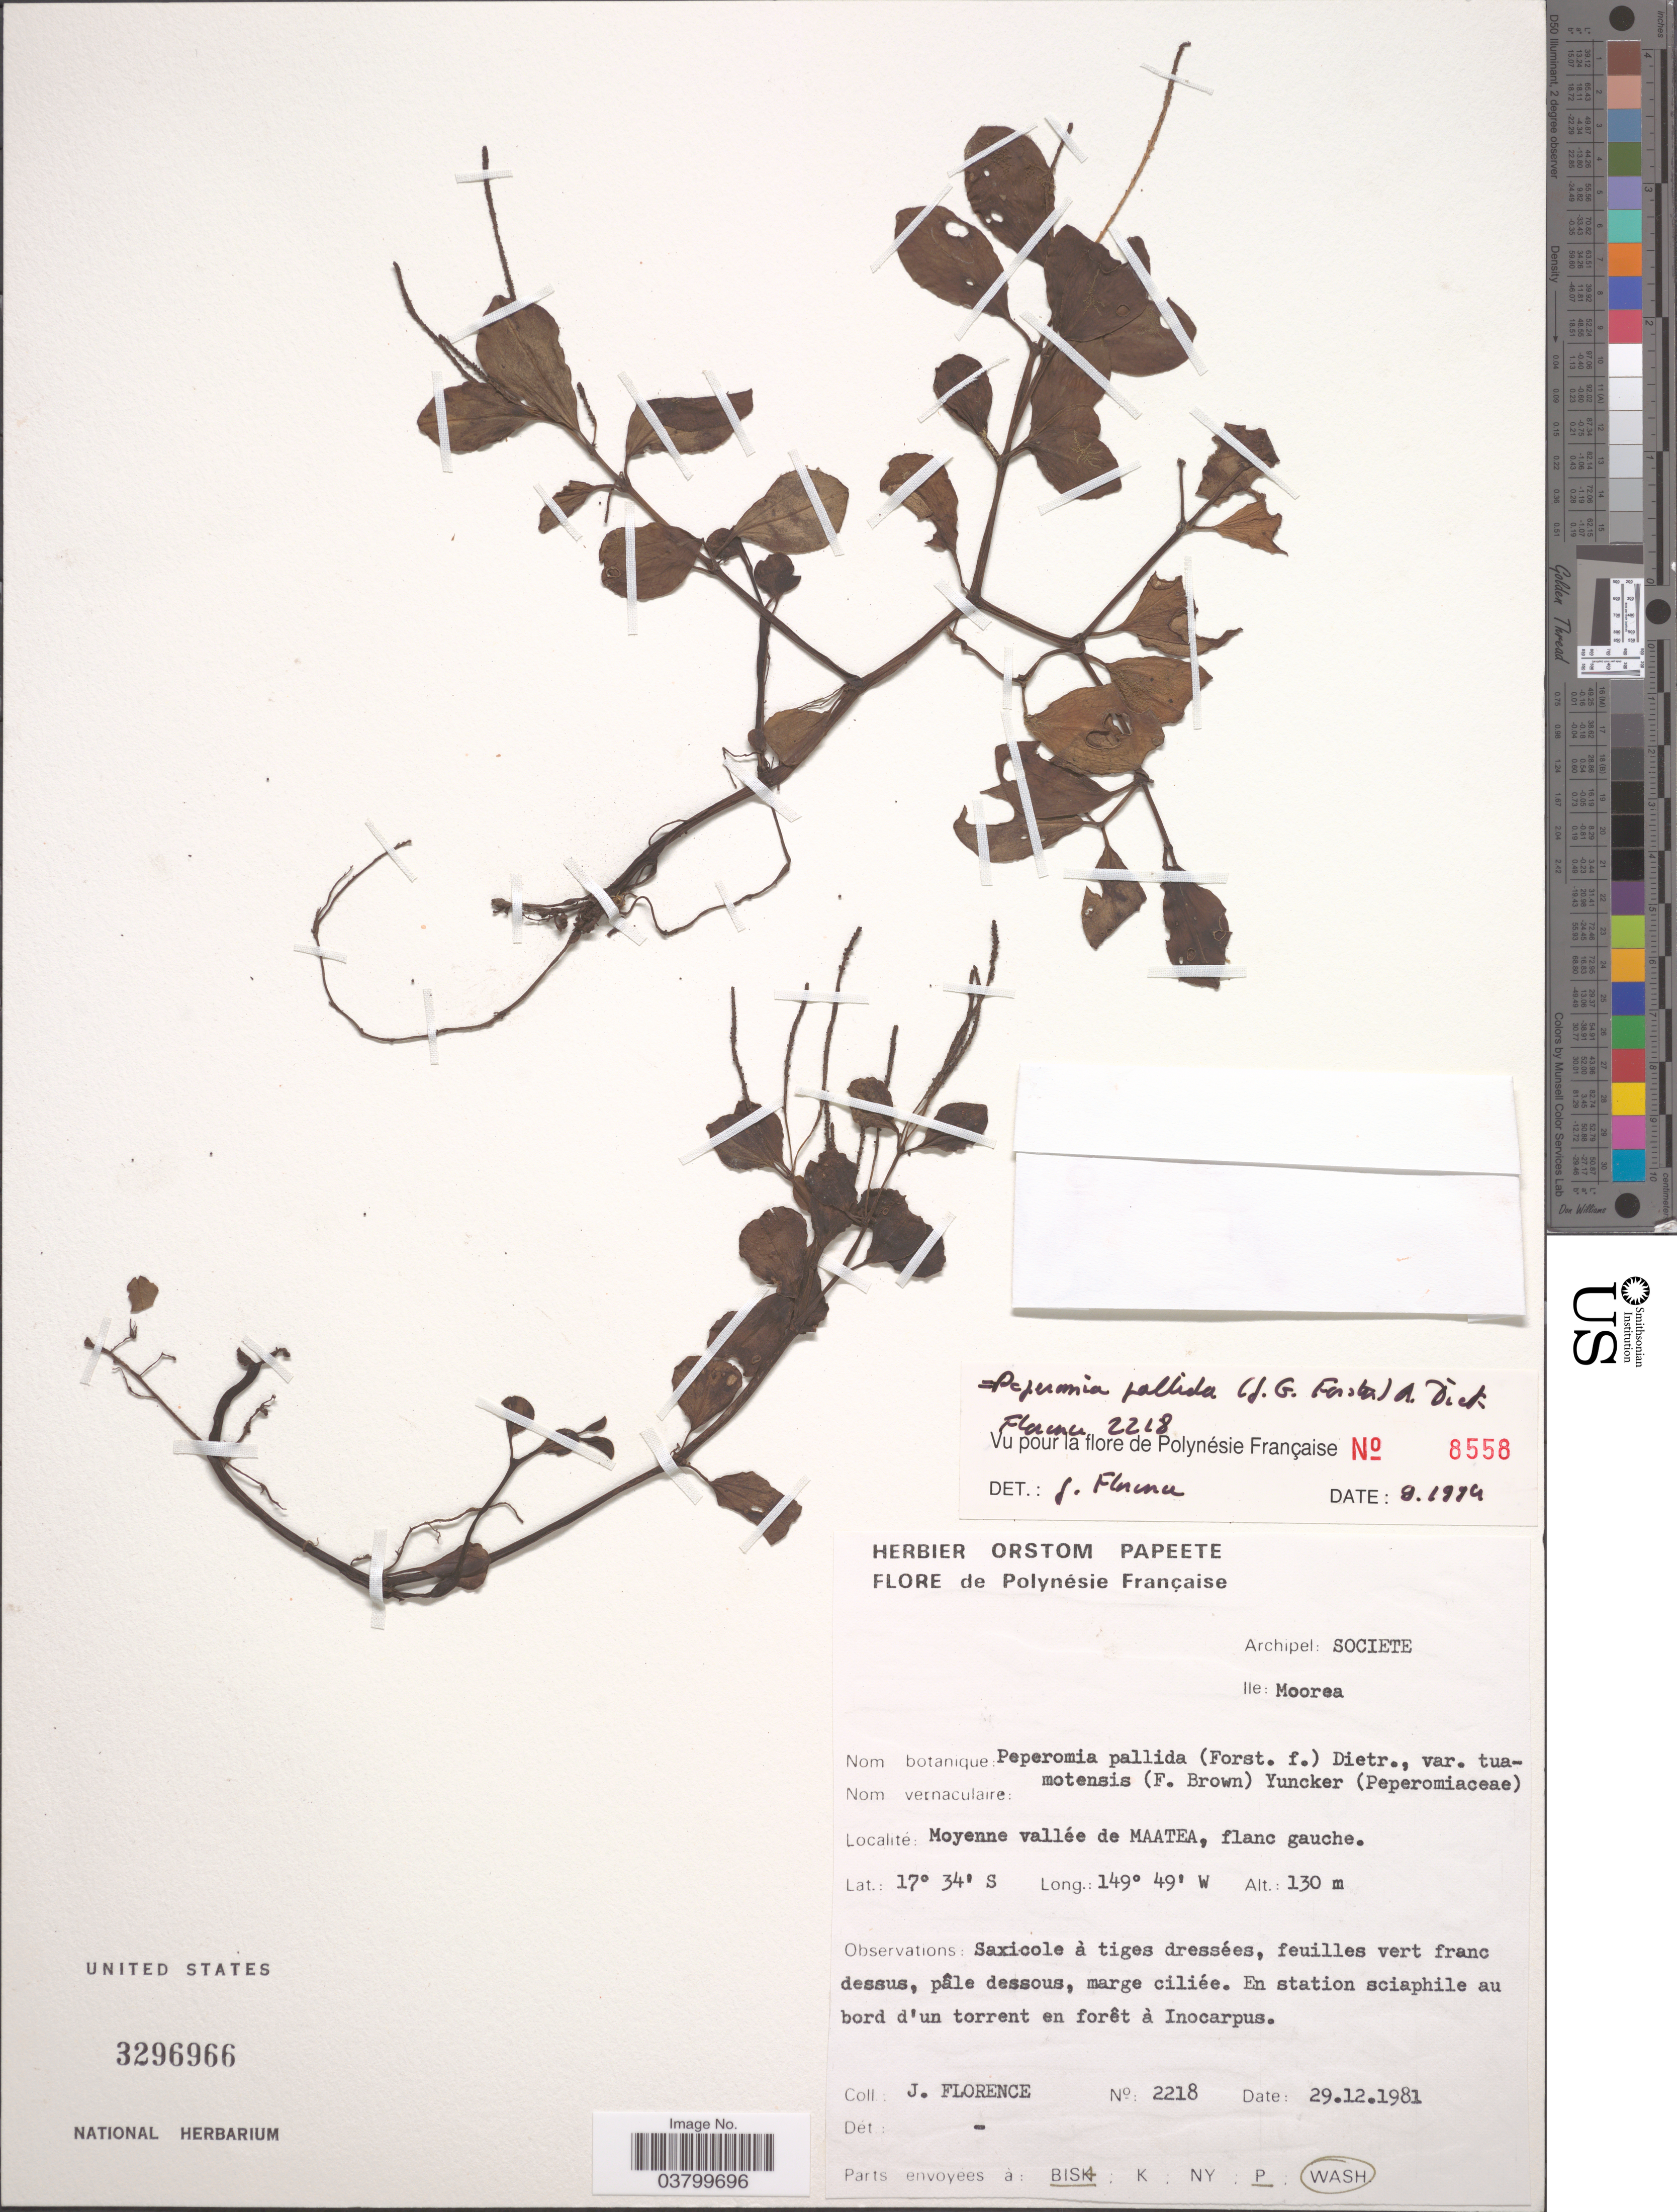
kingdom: Plantae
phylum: Tracheophyta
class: Magnoliopsida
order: Piperales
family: Piperaceae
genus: Peperomia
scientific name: Peperomia pallida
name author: (G. Forst.) Dietr.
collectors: J. Florence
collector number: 2218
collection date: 1981-12-29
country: French Polynesia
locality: Archipel: Societe. Ile: Moorea. Moyenne vallée de Maatea, flanc gauche.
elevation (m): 130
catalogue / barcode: US 3296966